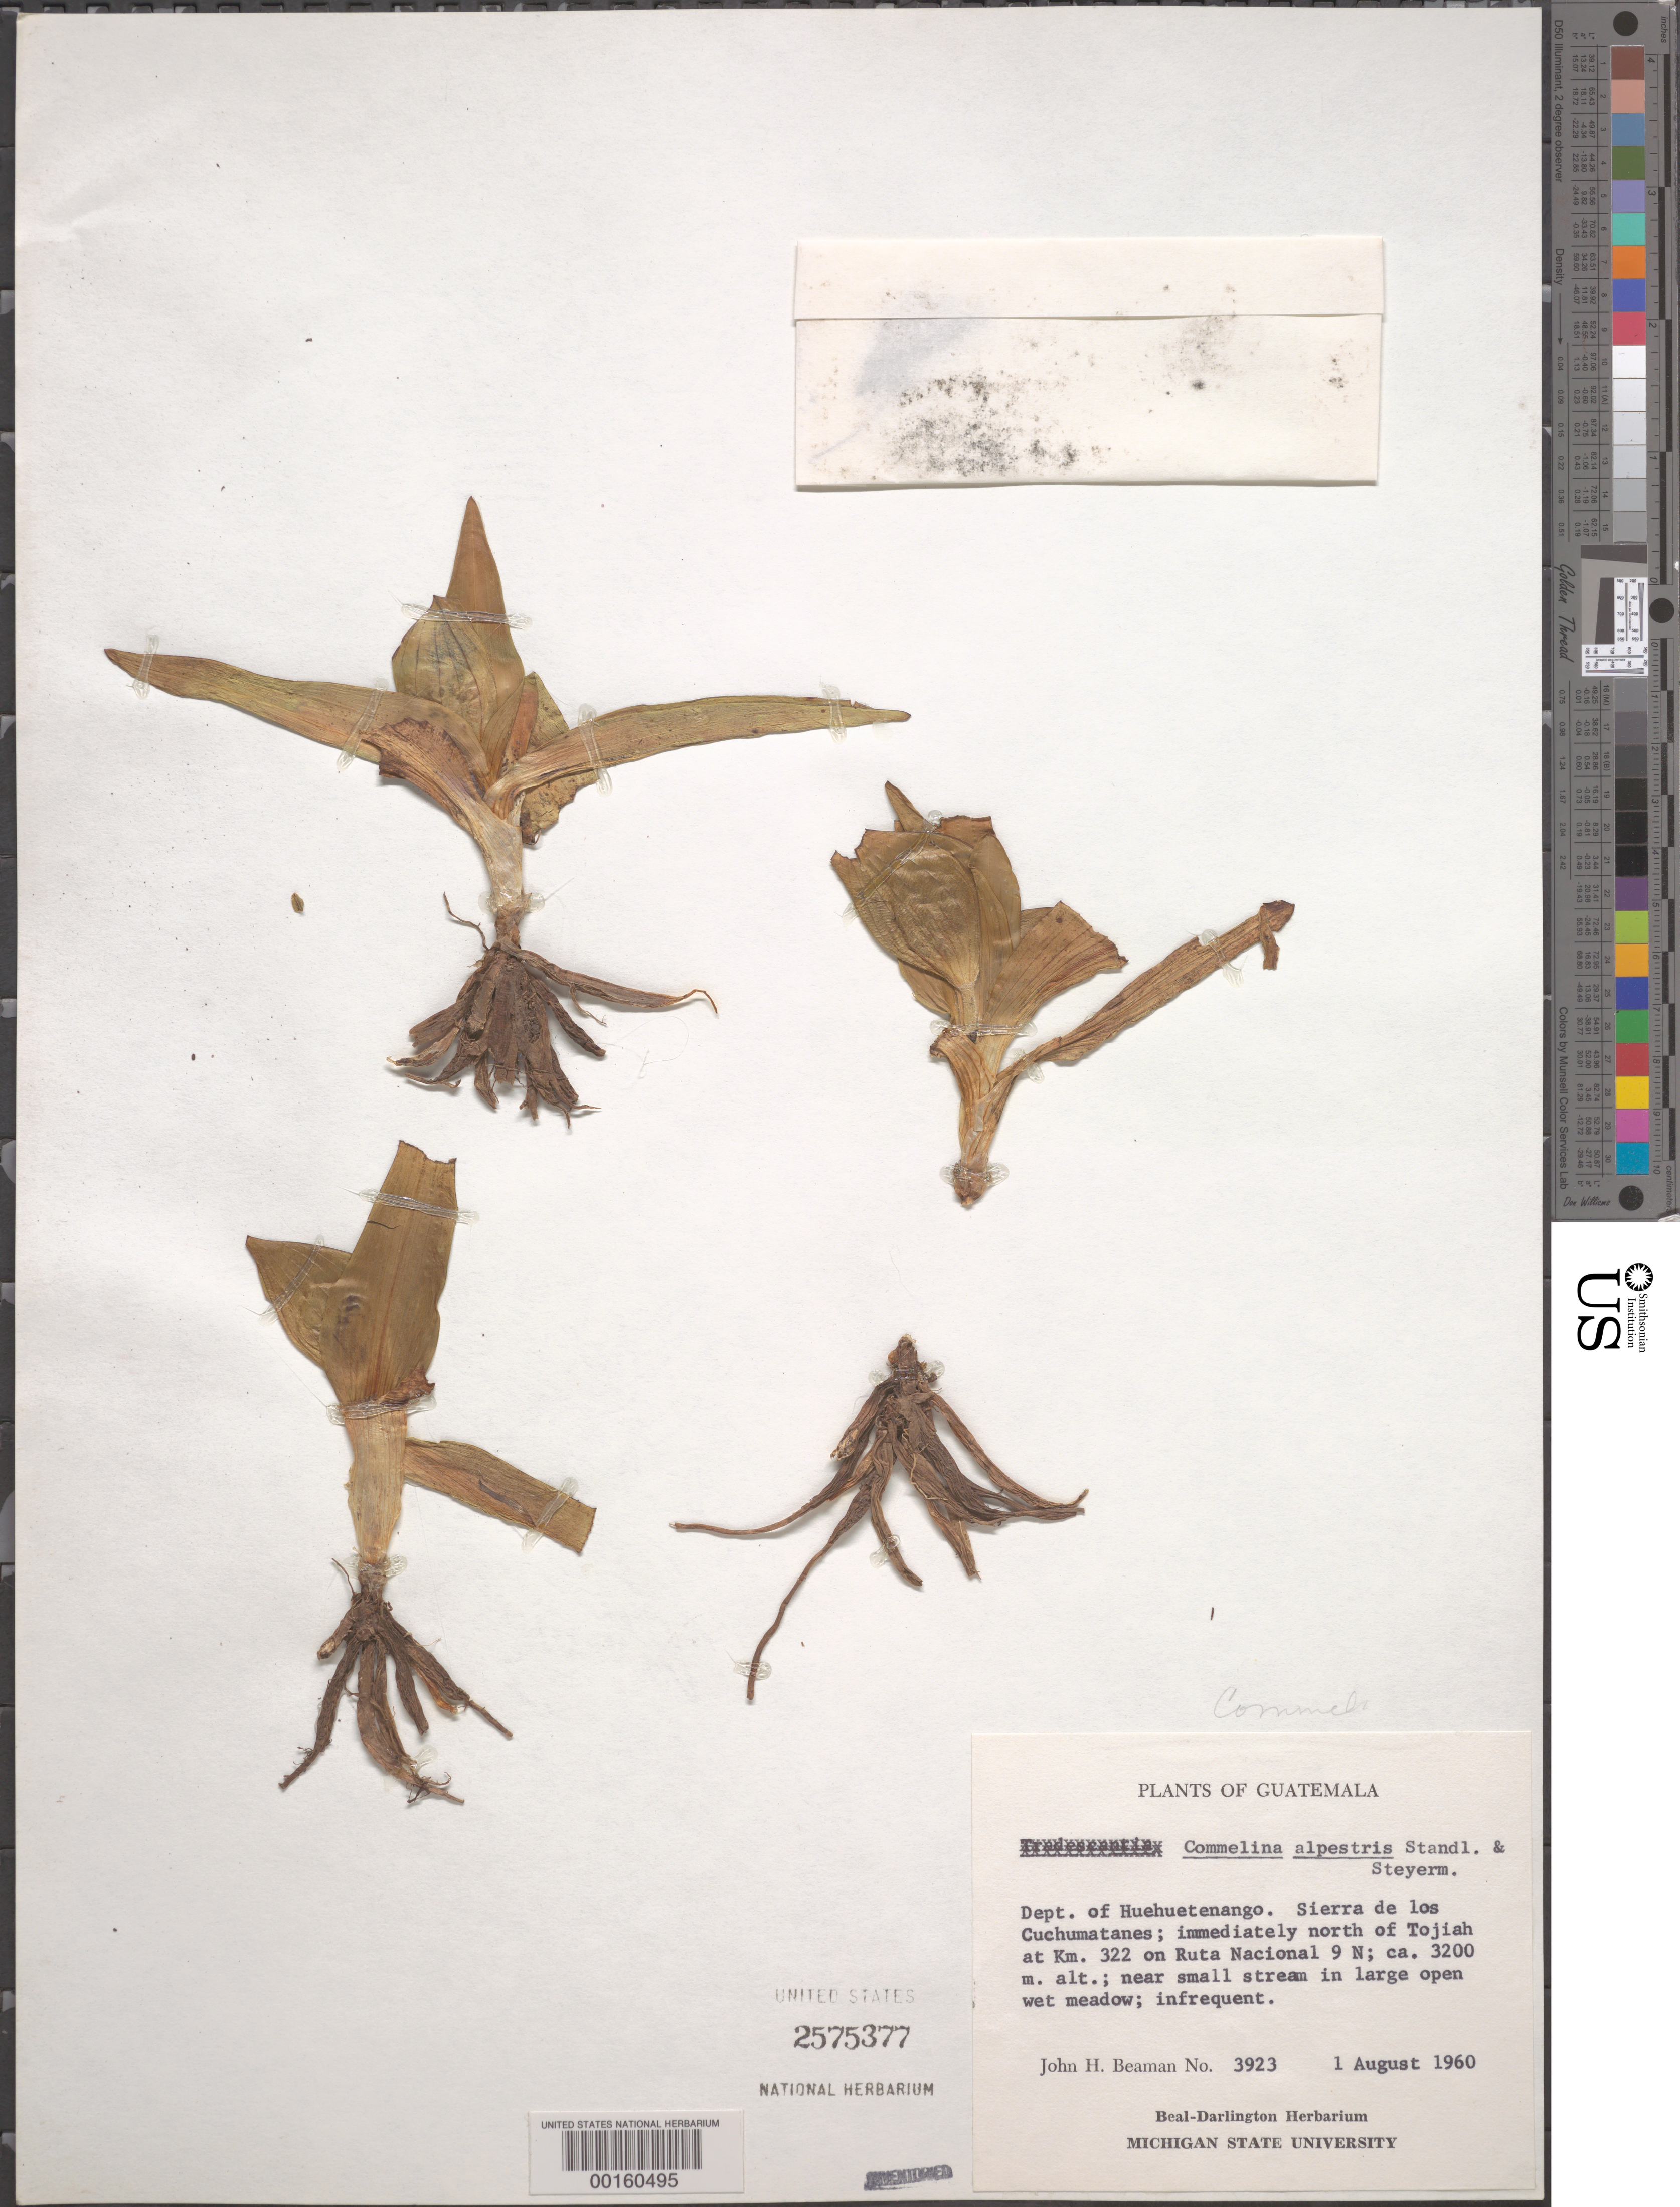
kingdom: Plantae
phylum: Tracheophyta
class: Liliopsida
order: Commelinales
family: Commelinaceae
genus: Commelina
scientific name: Commelina elliptica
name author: Kunth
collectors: J. H. Beaman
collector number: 3923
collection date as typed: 01 Aug 1960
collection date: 1960-08-01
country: Guatemala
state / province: Huehuetenango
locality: Sierra de las Cuchumatanes; N of Tojiah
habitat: Wet soil; meadow near stream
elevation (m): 3200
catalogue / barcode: US 2575377